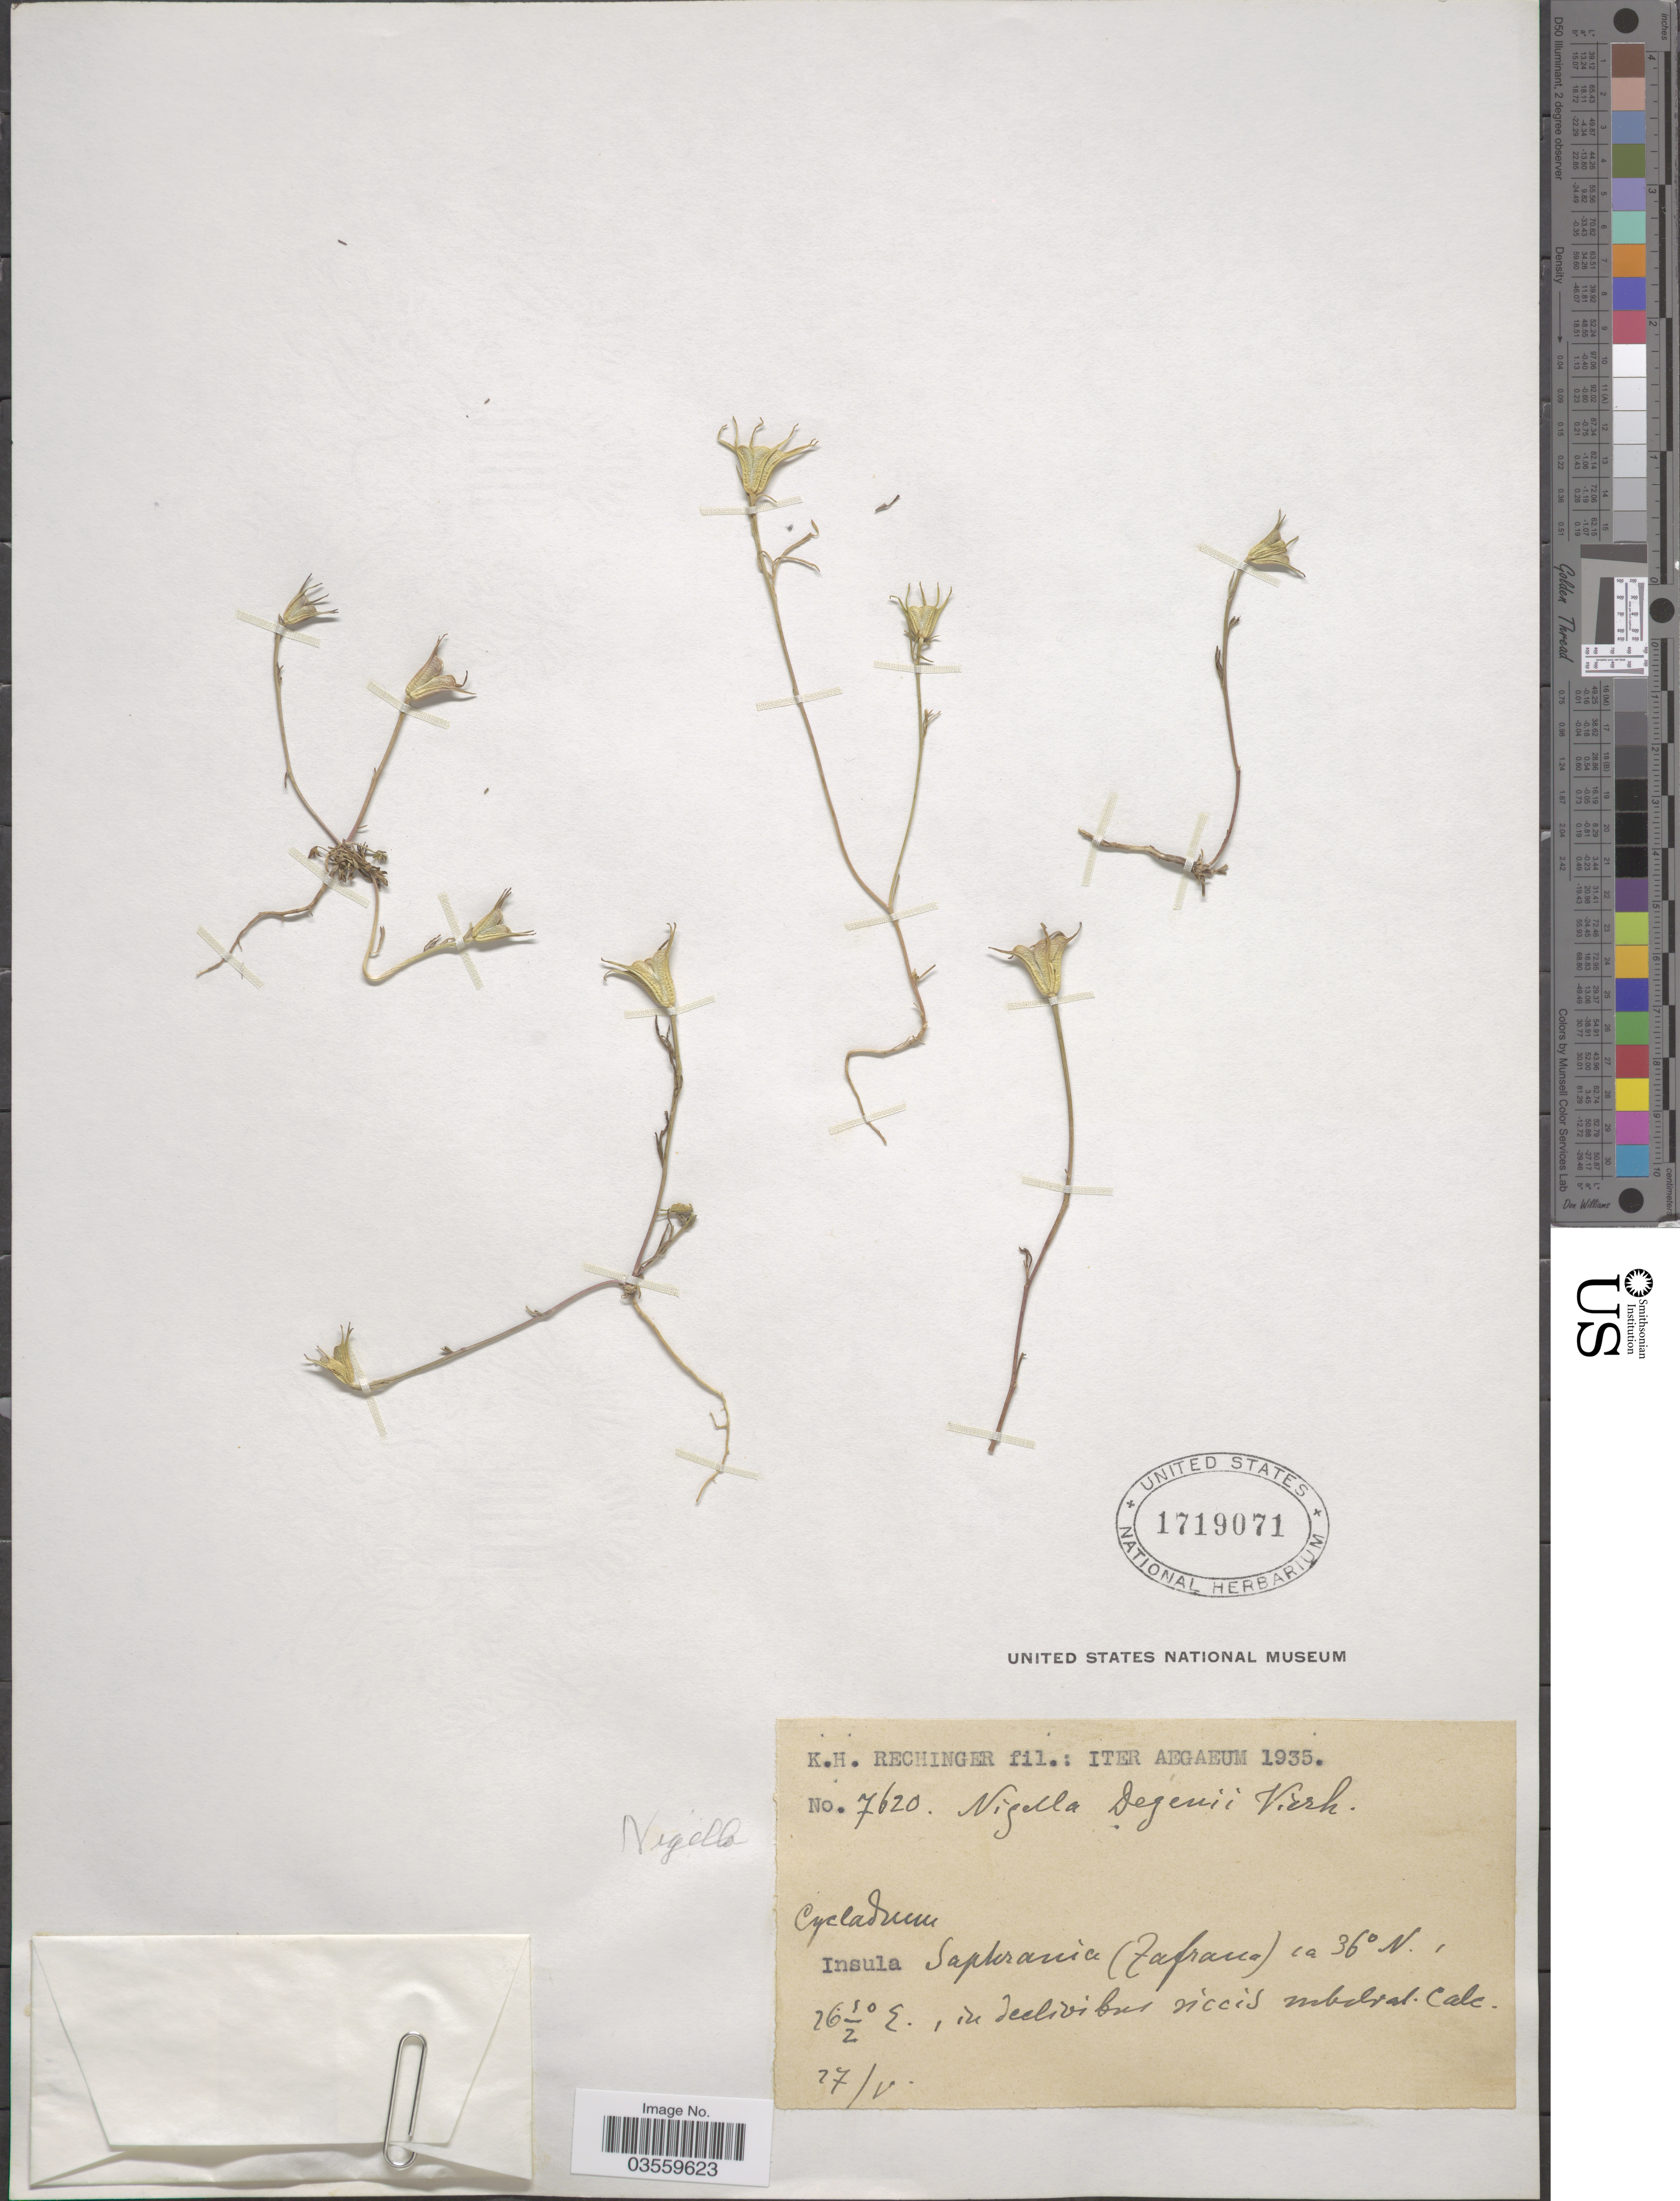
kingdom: Plantae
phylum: Tracheophyta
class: Magnoliopsida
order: Ranunculales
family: Ranunculaceae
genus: Nigella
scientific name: Nigella degenii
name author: Vierh.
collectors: K. H. Rechinger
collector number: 7620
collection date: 1935-05-27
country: Greece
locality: Aegaeum. Insula Saphrania (Zafrana).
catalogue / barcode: US 1719071